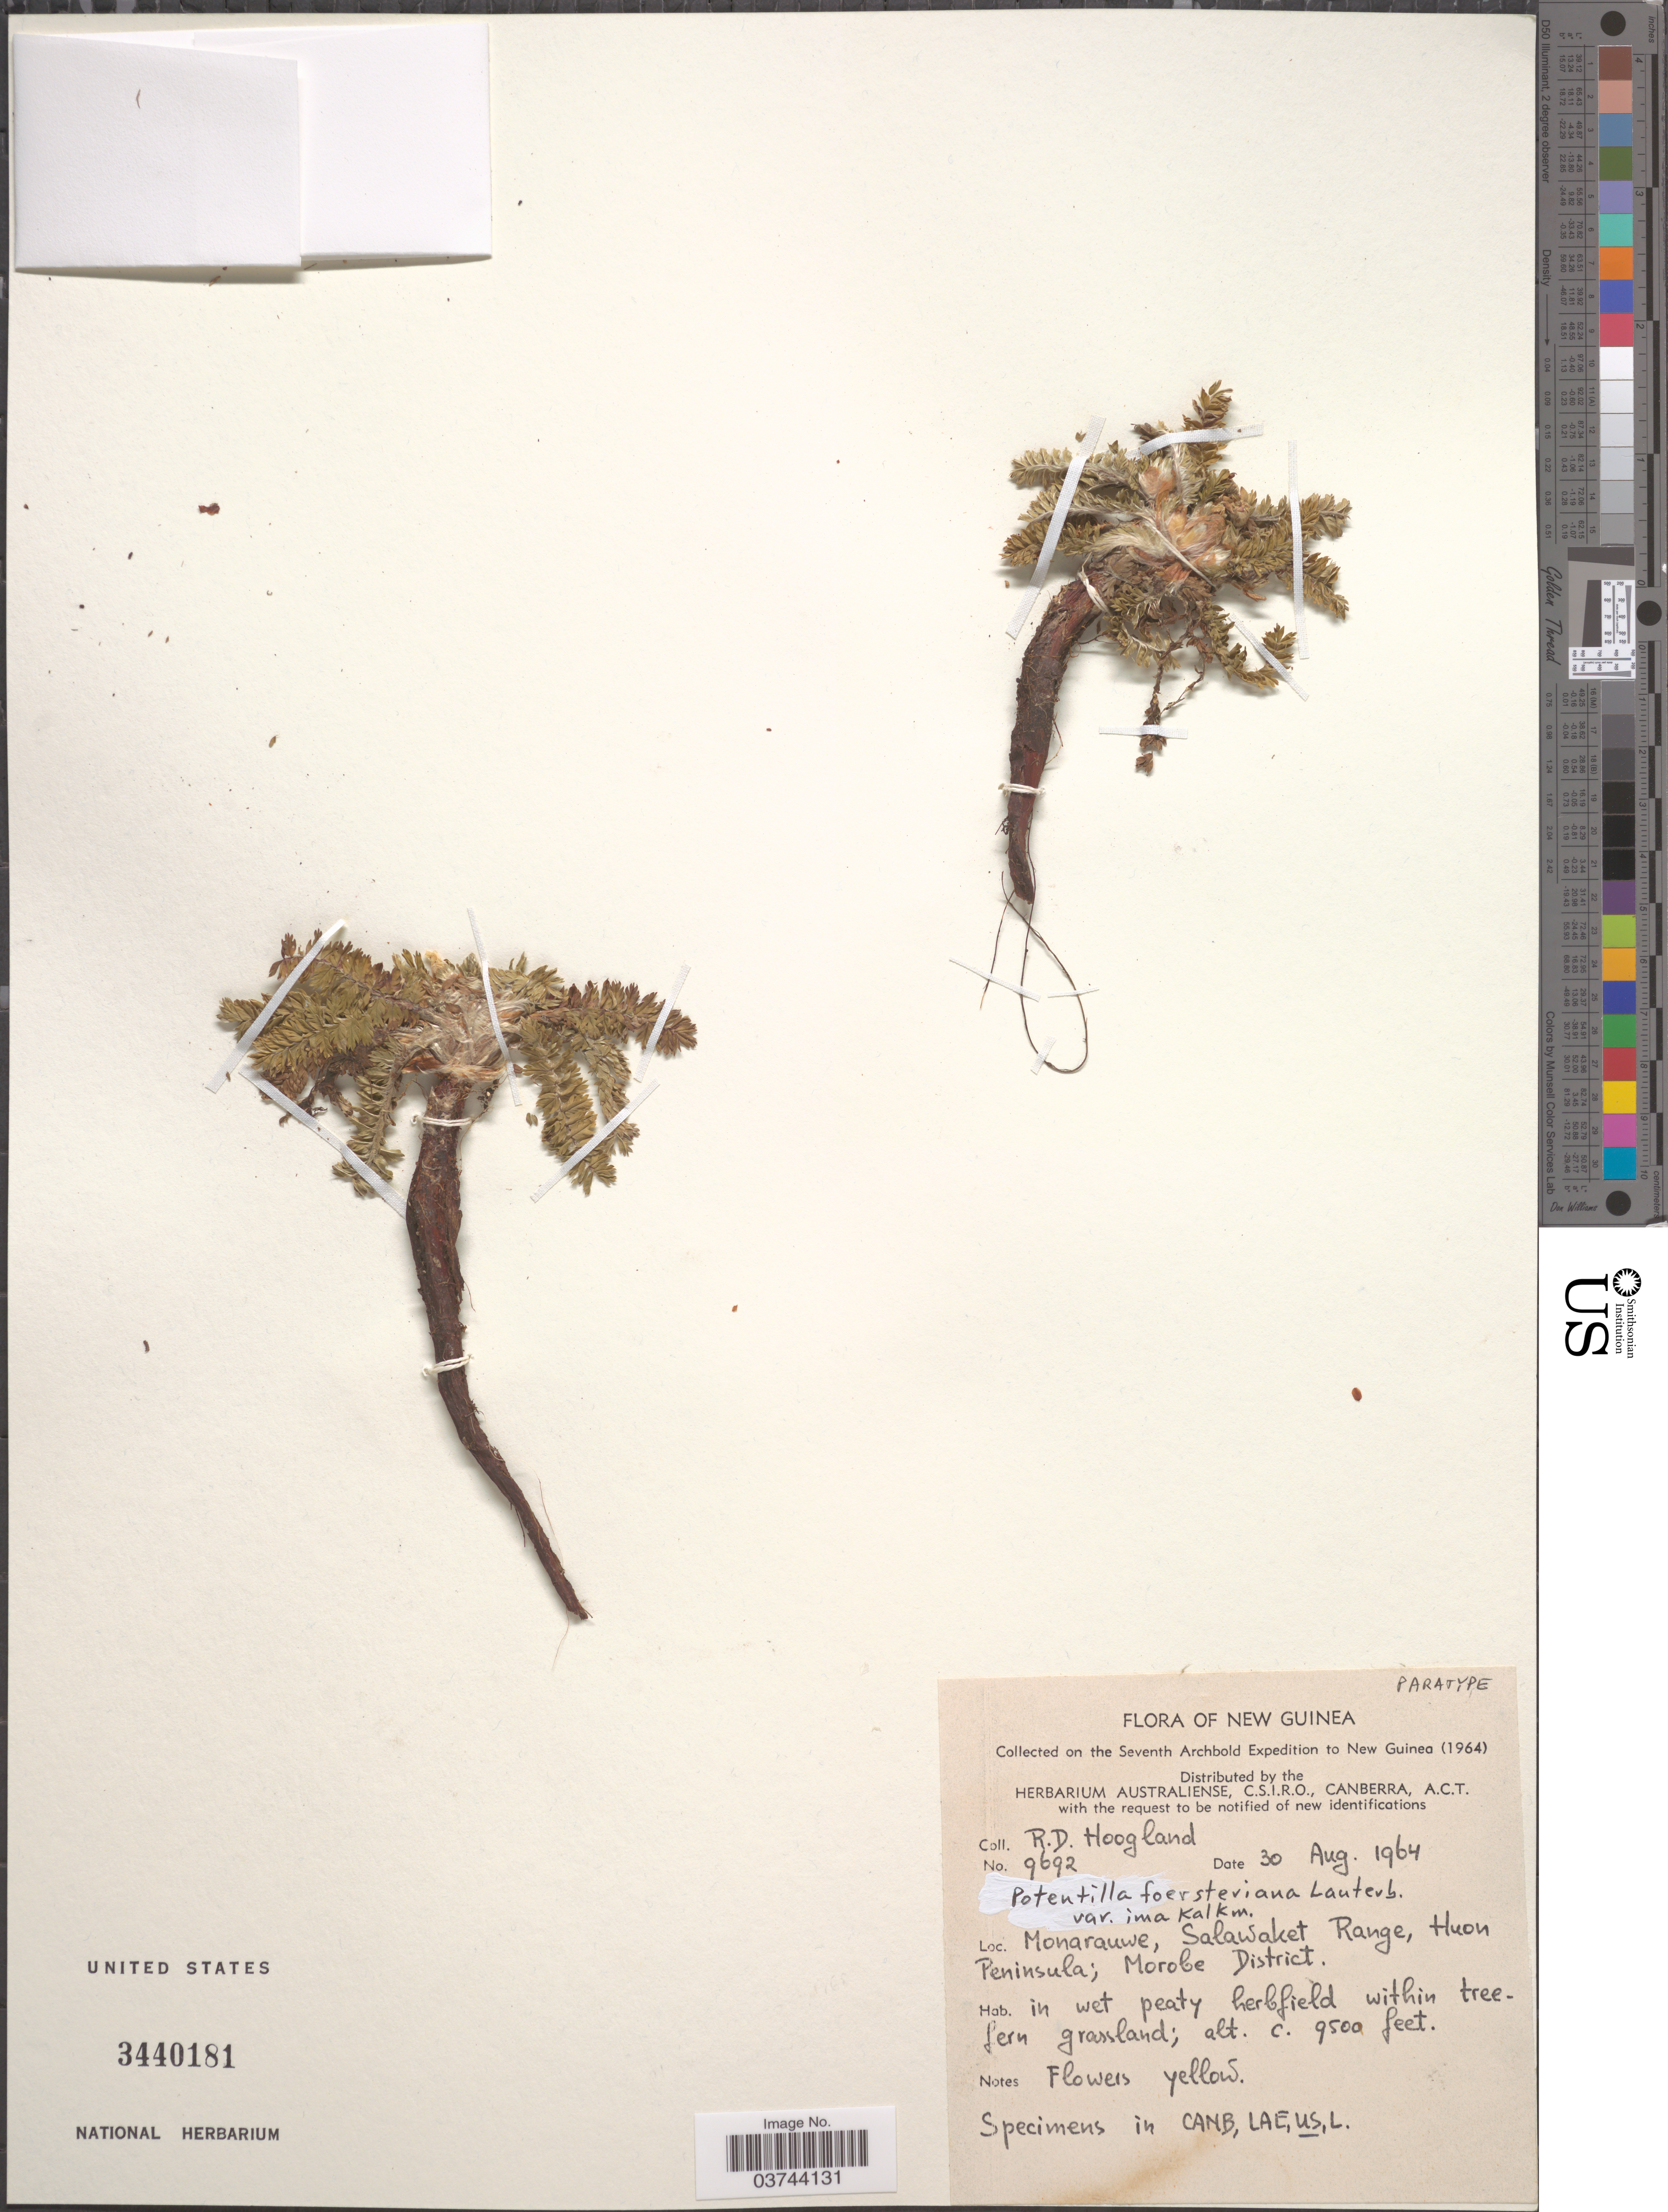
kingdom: Plantae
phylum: Tracheophyta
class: Magnoliopsida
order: Rosales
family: Rosaceae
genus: Potentilla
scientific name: Potentilla foersteriana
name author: Lauterb.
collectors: R. D. Hoogland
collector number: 9692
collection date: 1964-08-30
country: Papua New Guinea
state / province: Morobe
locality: New Guinea. Monarauwe, Salawaket Range, Huon Peninsula; Morobe District.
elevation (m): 2896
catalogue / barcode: US 3440181